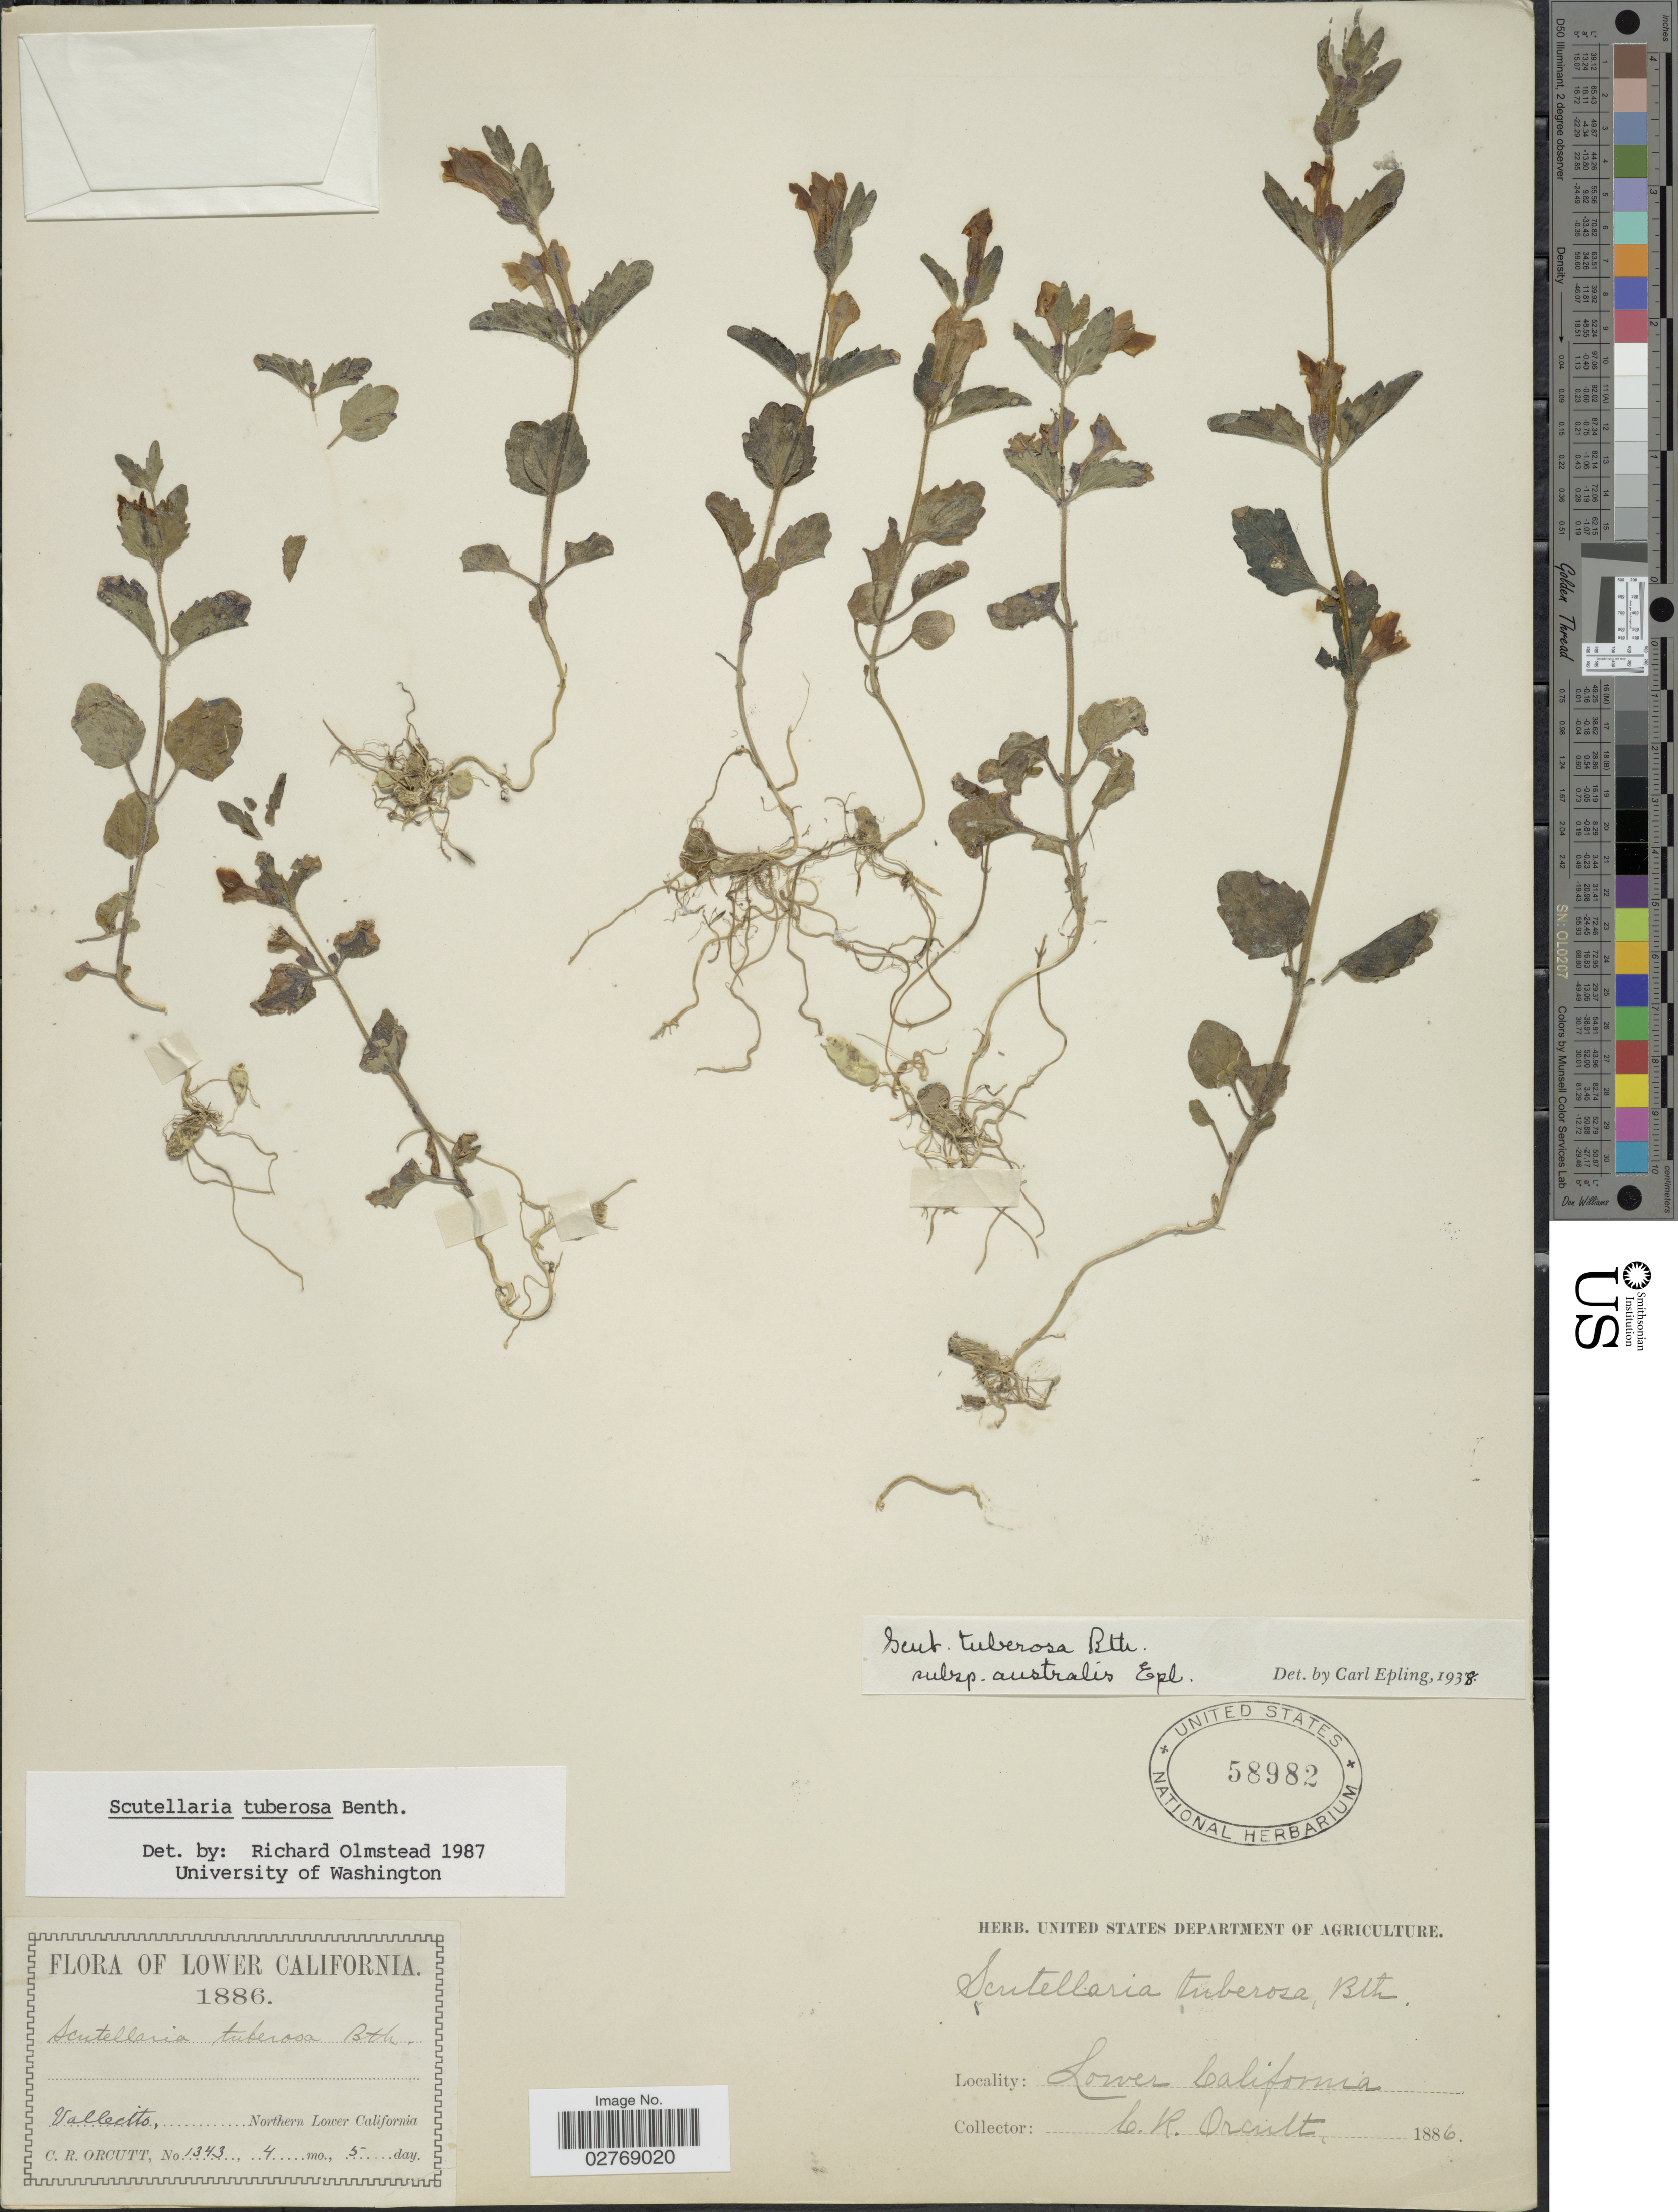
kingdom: Plantae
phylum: Tracheophyta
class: Magnoliopsida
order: Lamiales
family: Lamiaceae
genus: Scutellaria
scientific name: Scutellaria tuberosa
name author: Benth.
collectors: C. R. Orcutt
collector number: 1343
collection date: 1886-04-05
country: Mexico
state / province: Baja California Norte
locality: Vallecits, Northern Lower California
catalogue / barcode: US 58982